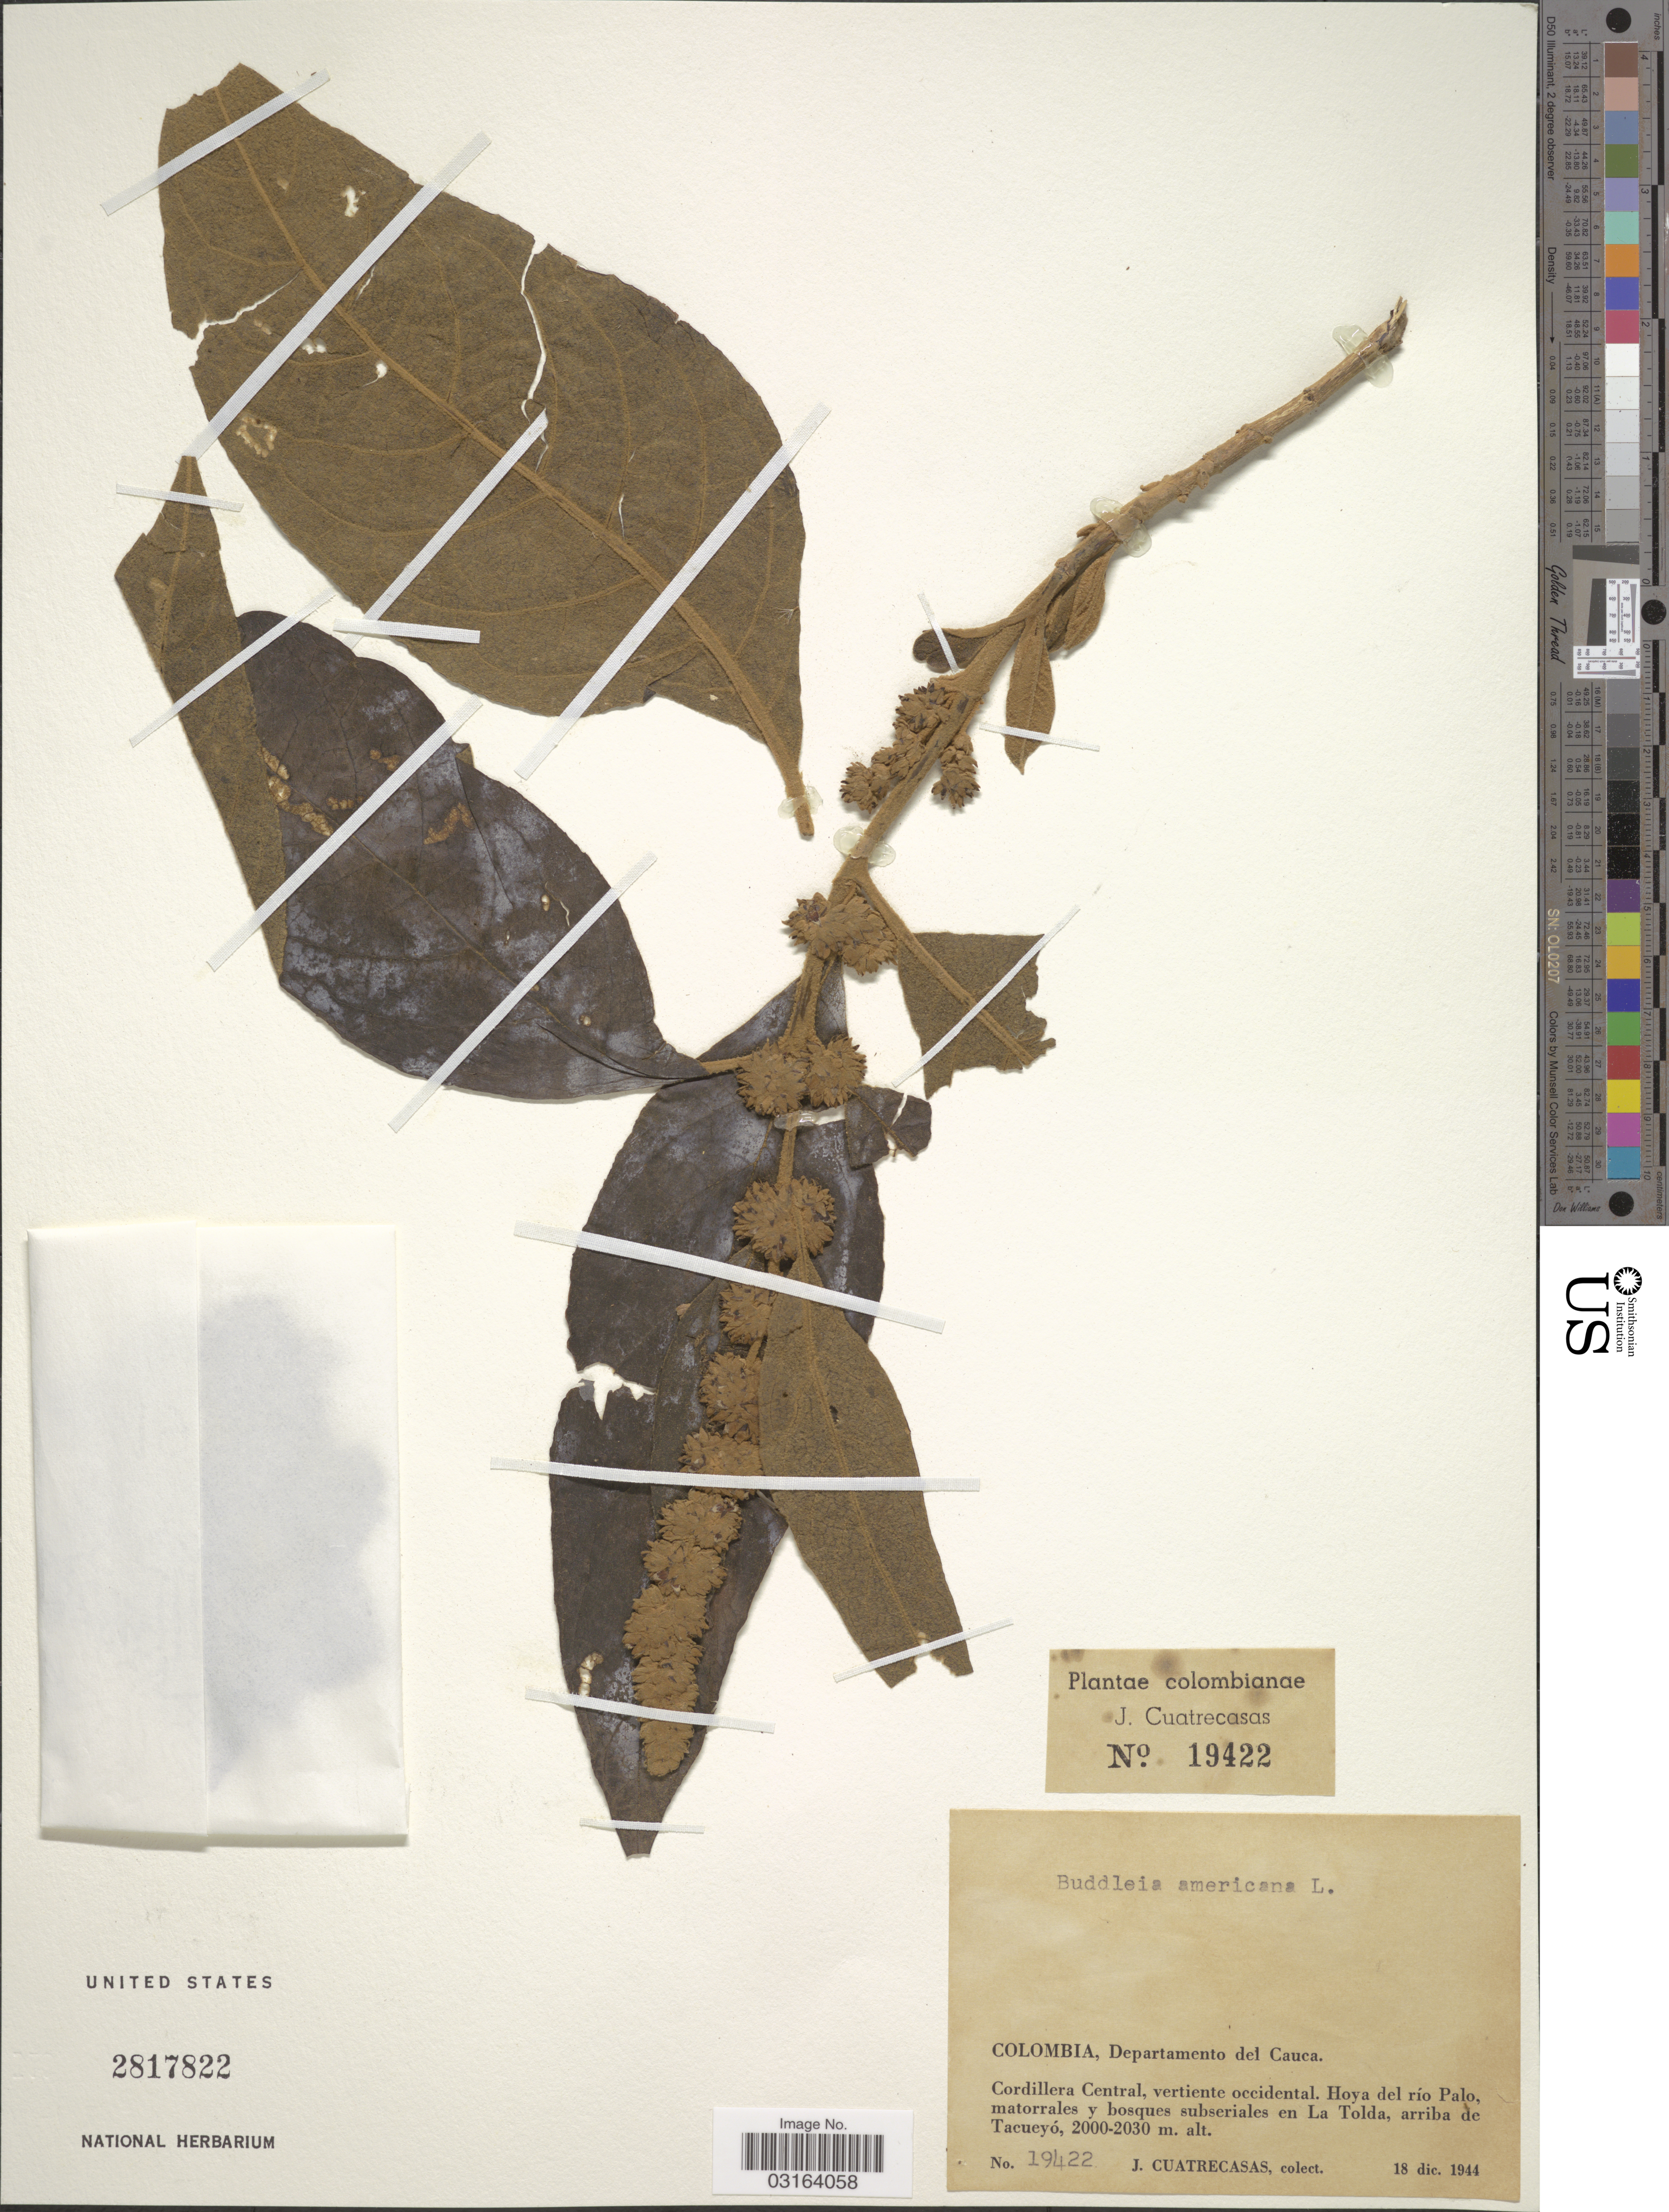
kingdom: Plantae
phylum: Tracheophyta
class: Magnoliopsida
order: Lamiales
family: Scrophulariaceae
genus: Buddleja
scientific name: Buddleja americana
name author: L.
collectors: J. Cuatrecasas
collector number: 19422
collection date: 1944-12-18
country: Colombia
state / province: Cauca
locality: Departamento del Cauca. Cordillera Central, vertiente occidental. Hoya del río Palo, matorrales y bosques subseriales en La Tolda, arriba de Tacueyó.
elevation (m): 2000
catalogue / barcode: US 2817822